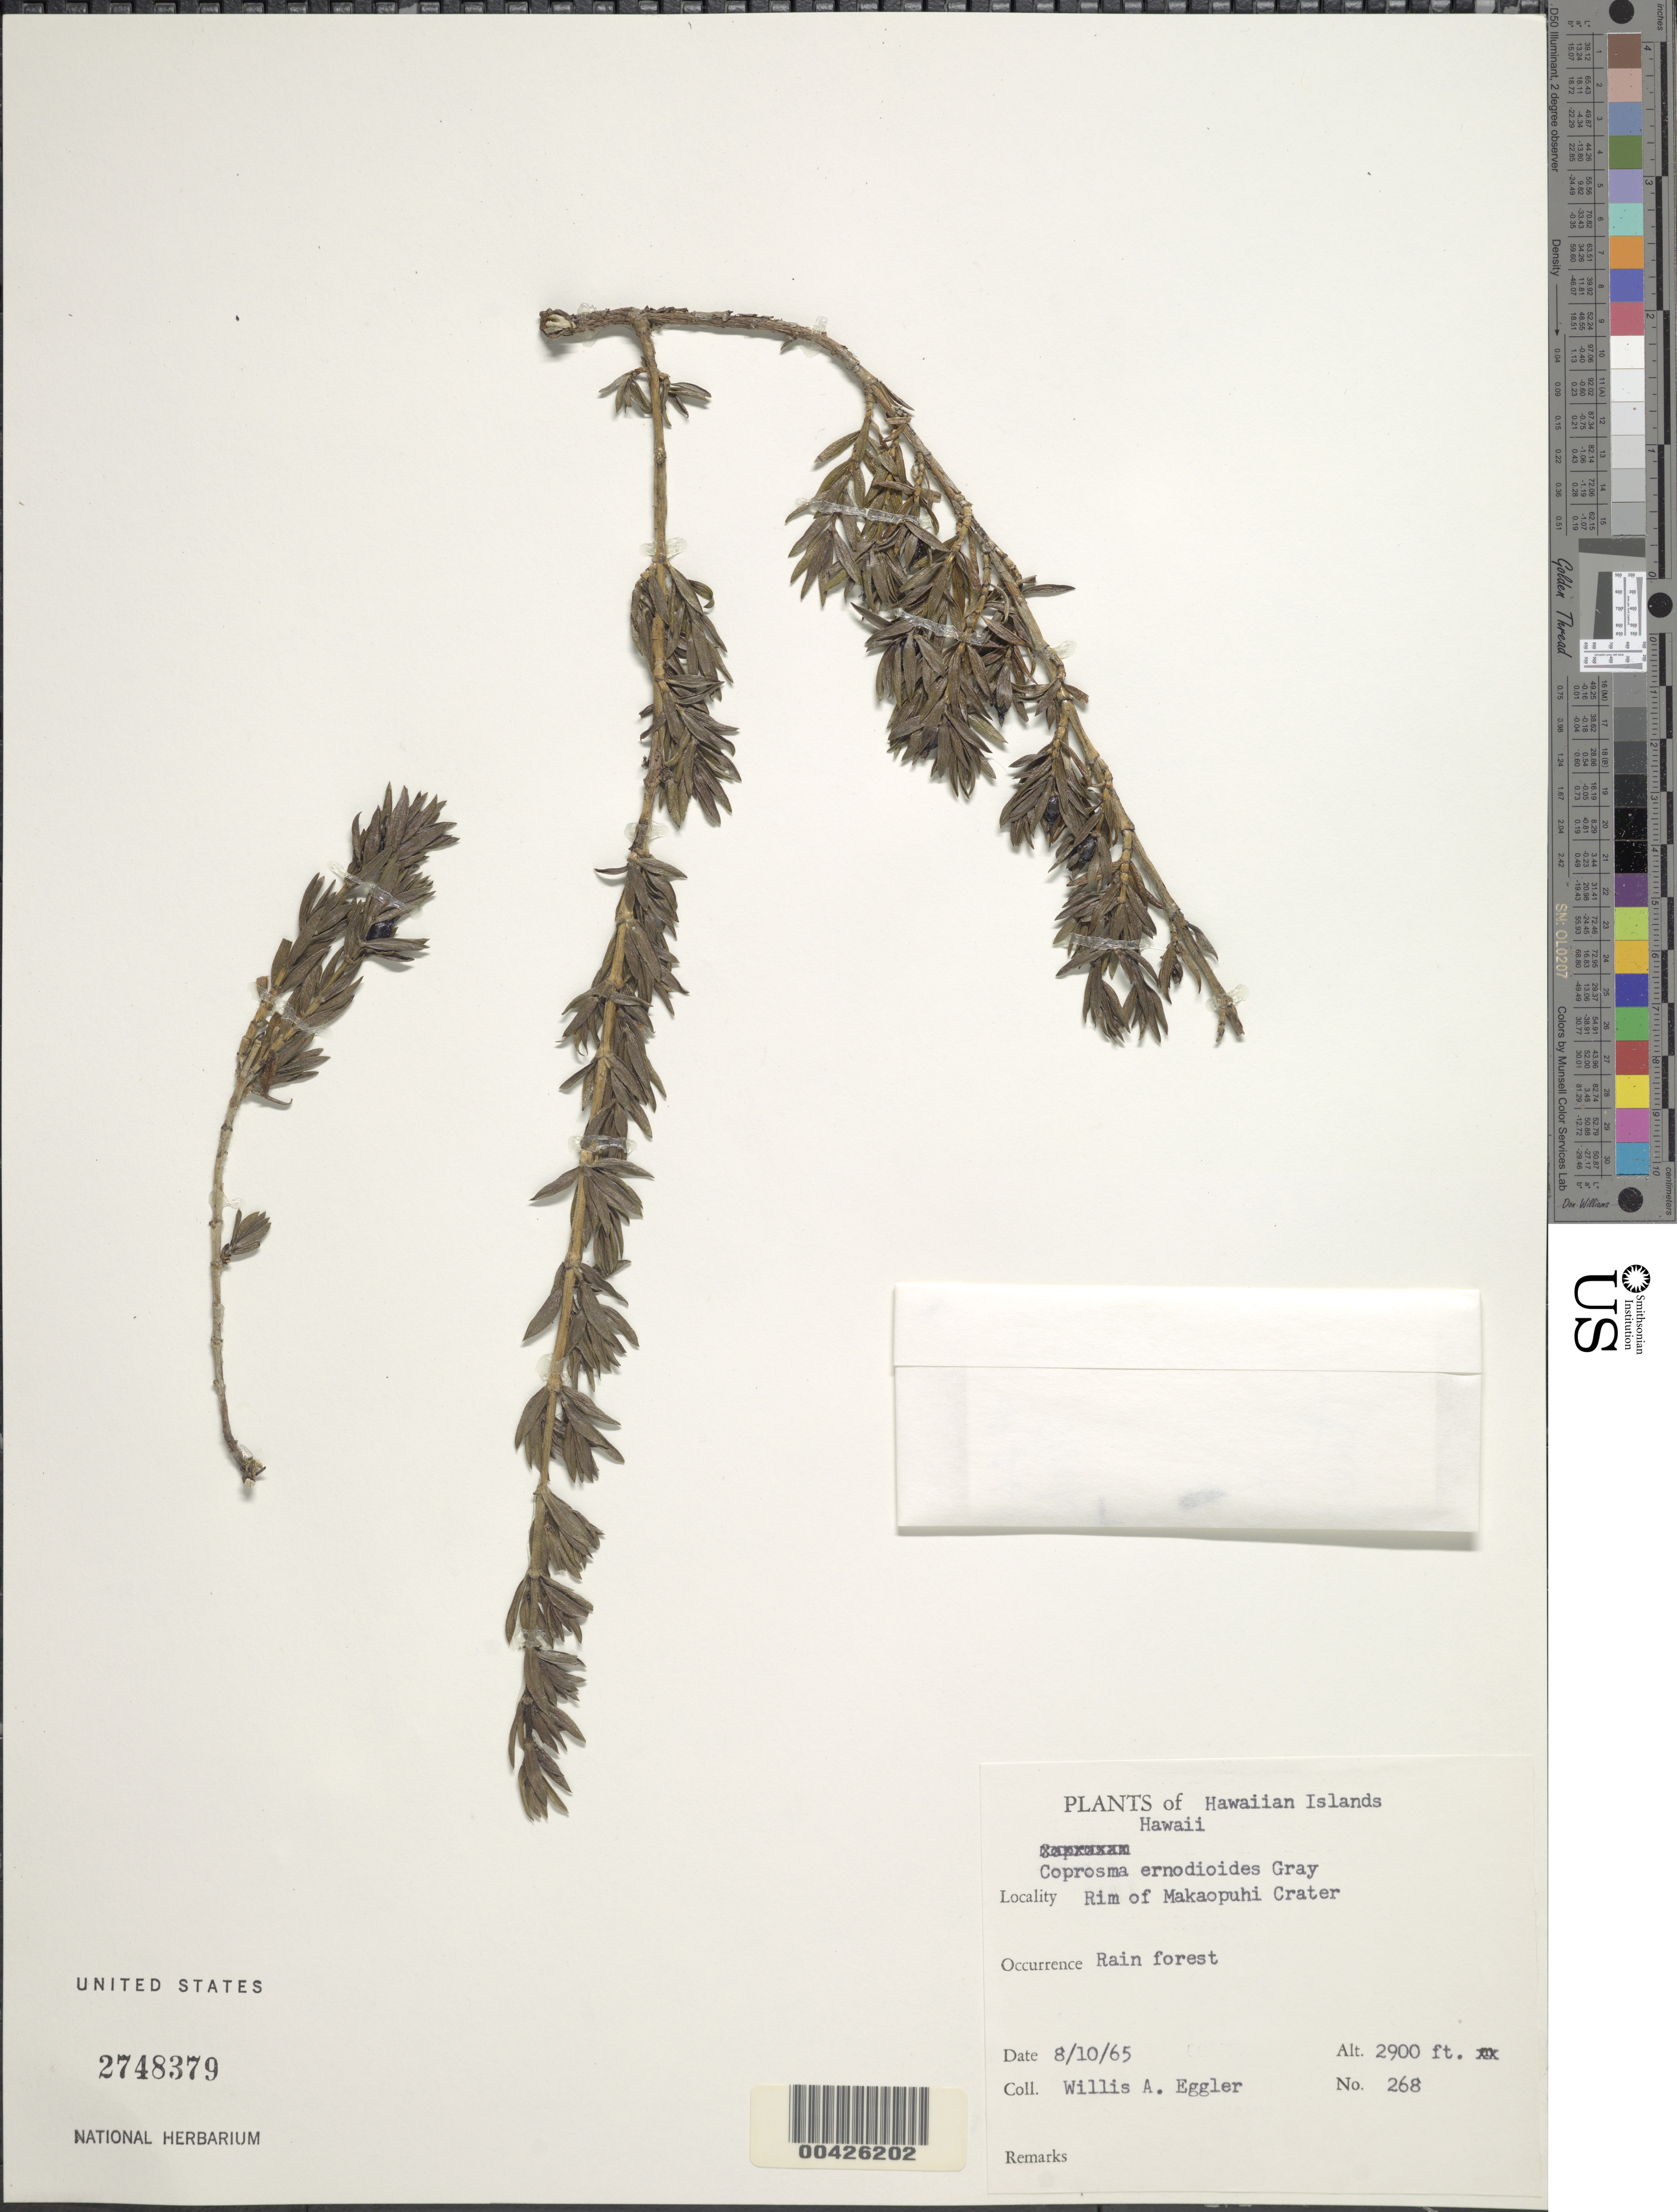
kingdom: Plantae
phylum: Tracheophyta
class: Magnoliopsida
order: Gentianales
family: Rubiaceae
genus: Coprosma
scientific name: Coprosma ernodeoides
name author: A. Gray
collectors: W. A. Eggler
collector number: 268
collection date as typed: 10 Aug 1965 or 8 Oct 1965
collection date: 1965-08-10 or 1965-10-08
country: United States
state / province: Hawaii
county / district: Hawaii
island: Hawaii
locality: Rim of Makaopuhi Crater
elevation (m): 884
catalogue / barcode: US 2748379